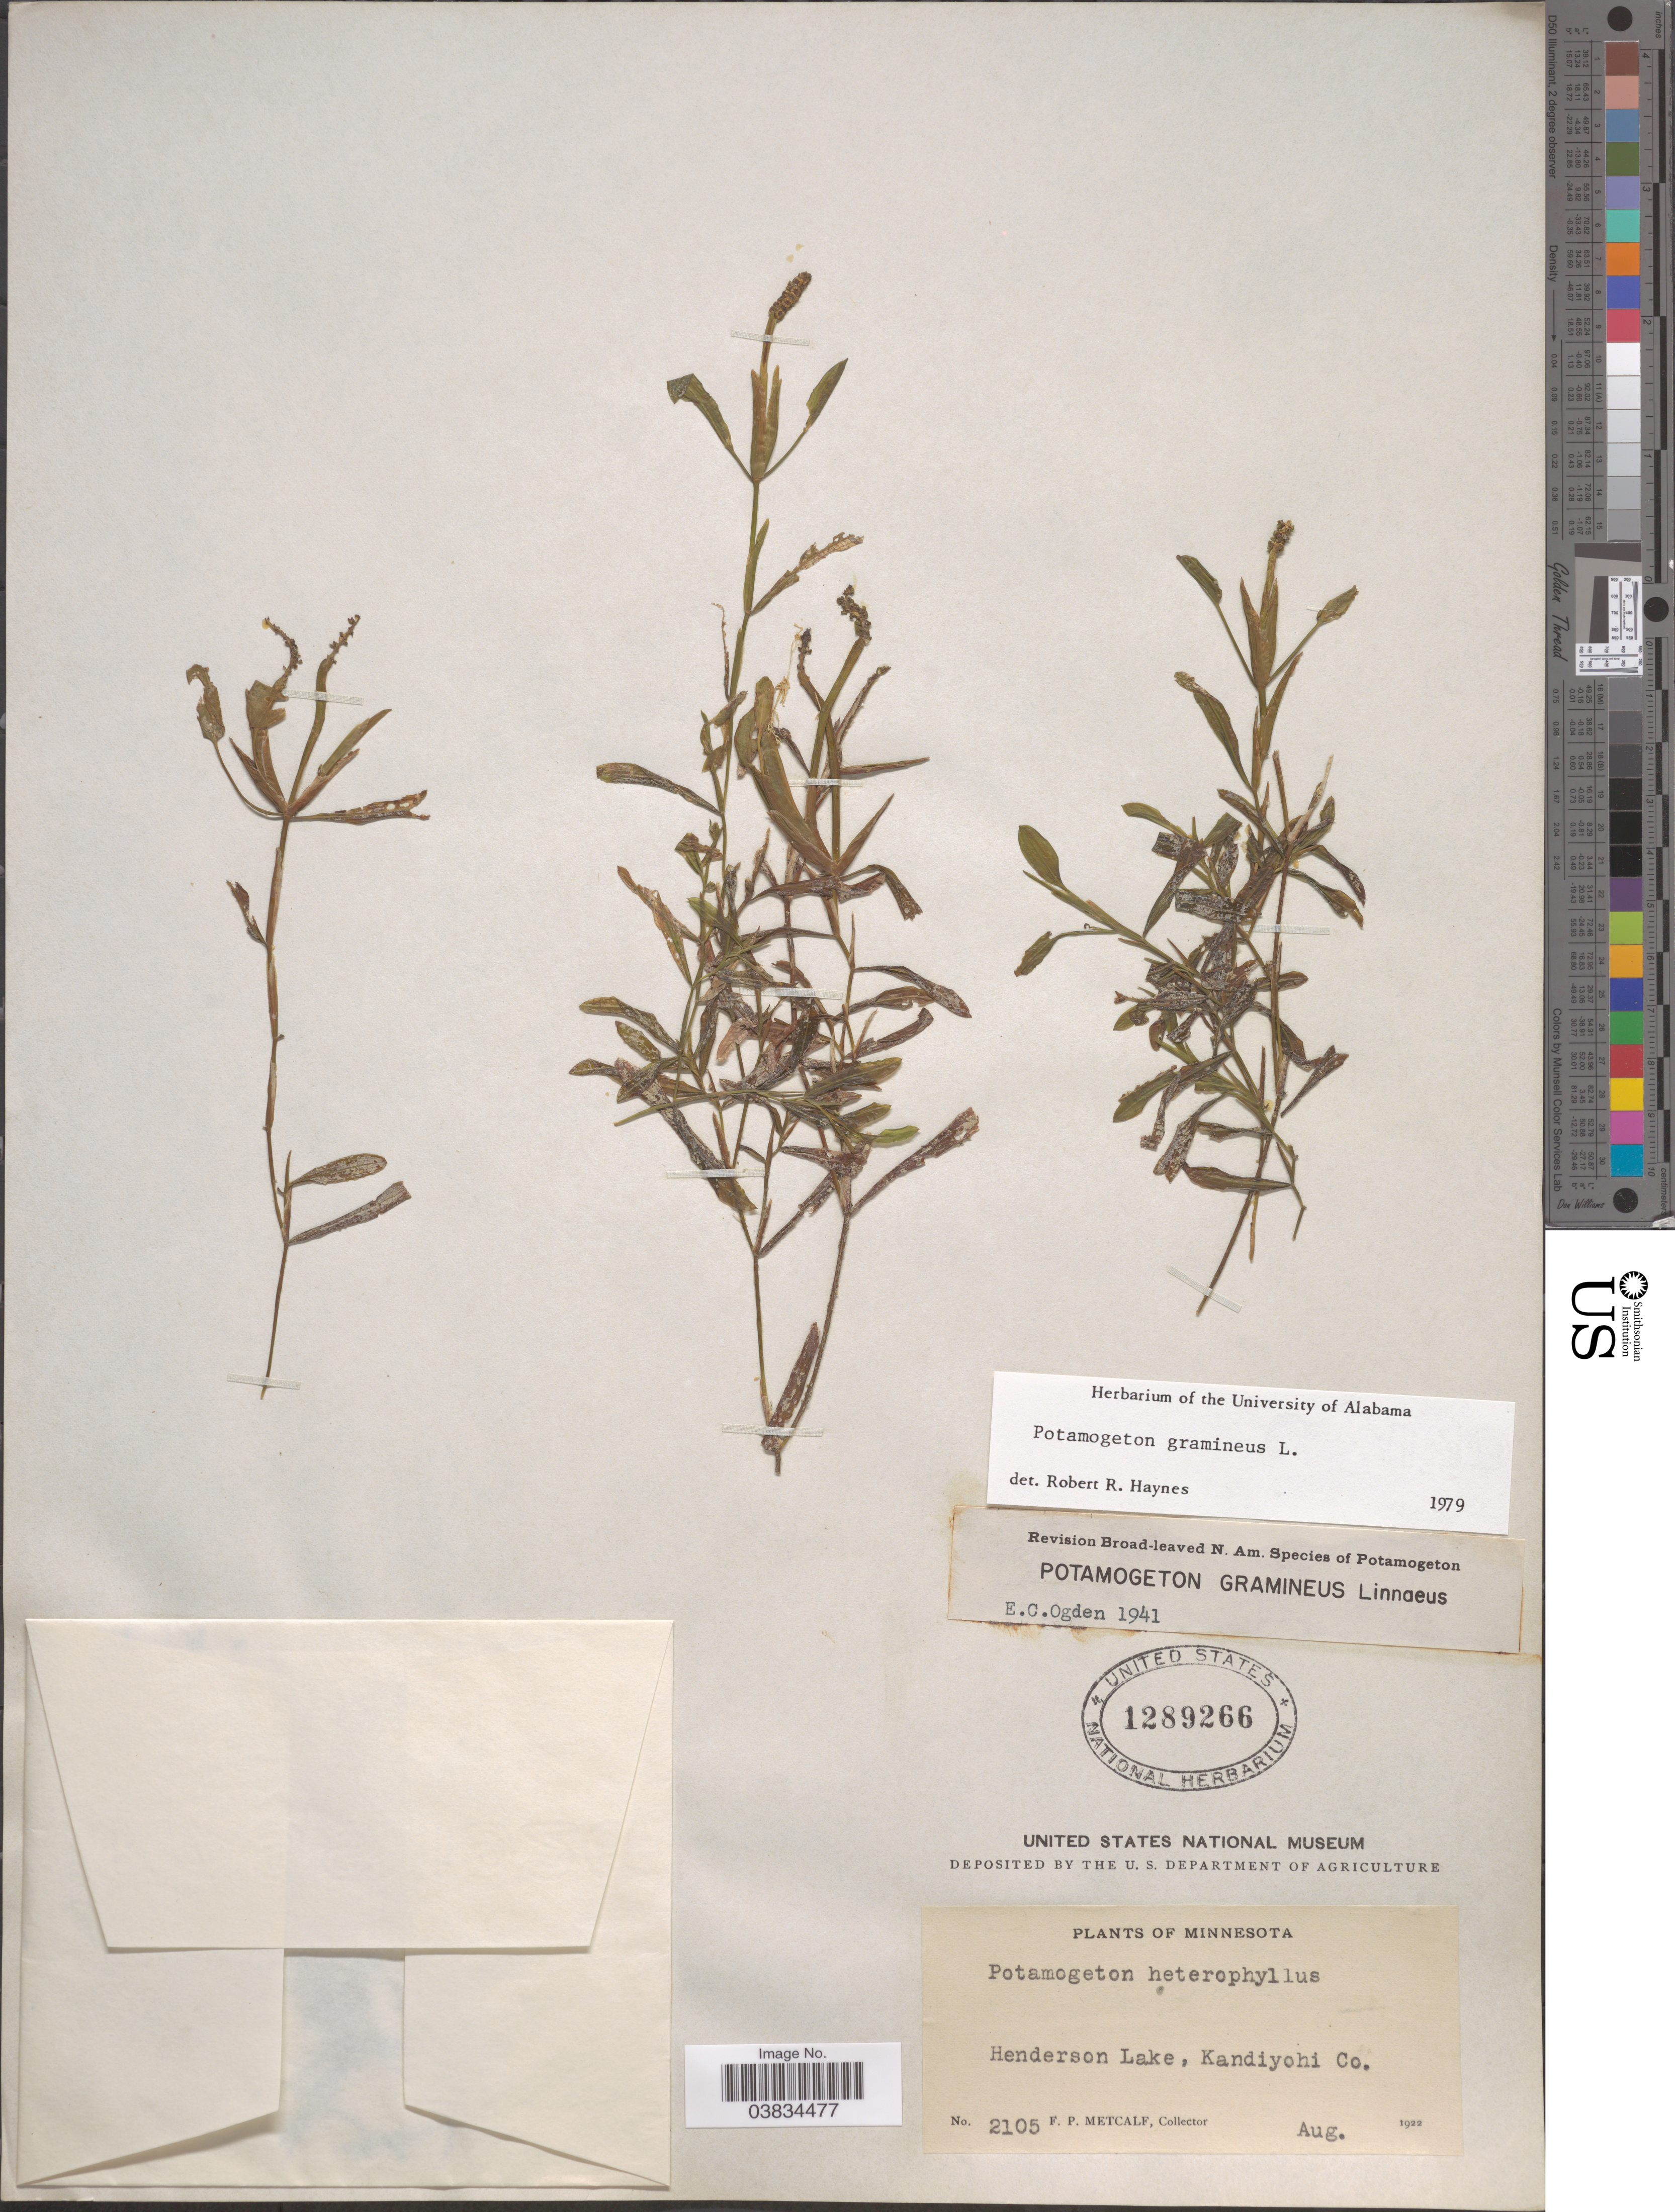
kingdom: Plantae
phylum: Tracheophyta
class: Liliopsida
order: Alismatales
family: Potamogetonaceae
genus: Potamogeton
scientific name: Potamogeton gramineus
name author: L.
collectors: F. Metcalf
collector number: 2105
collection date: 1922-08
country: United States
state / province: Minnesota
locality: Henderson Lake, Kandiyohi Co.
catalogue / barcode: US 1289266